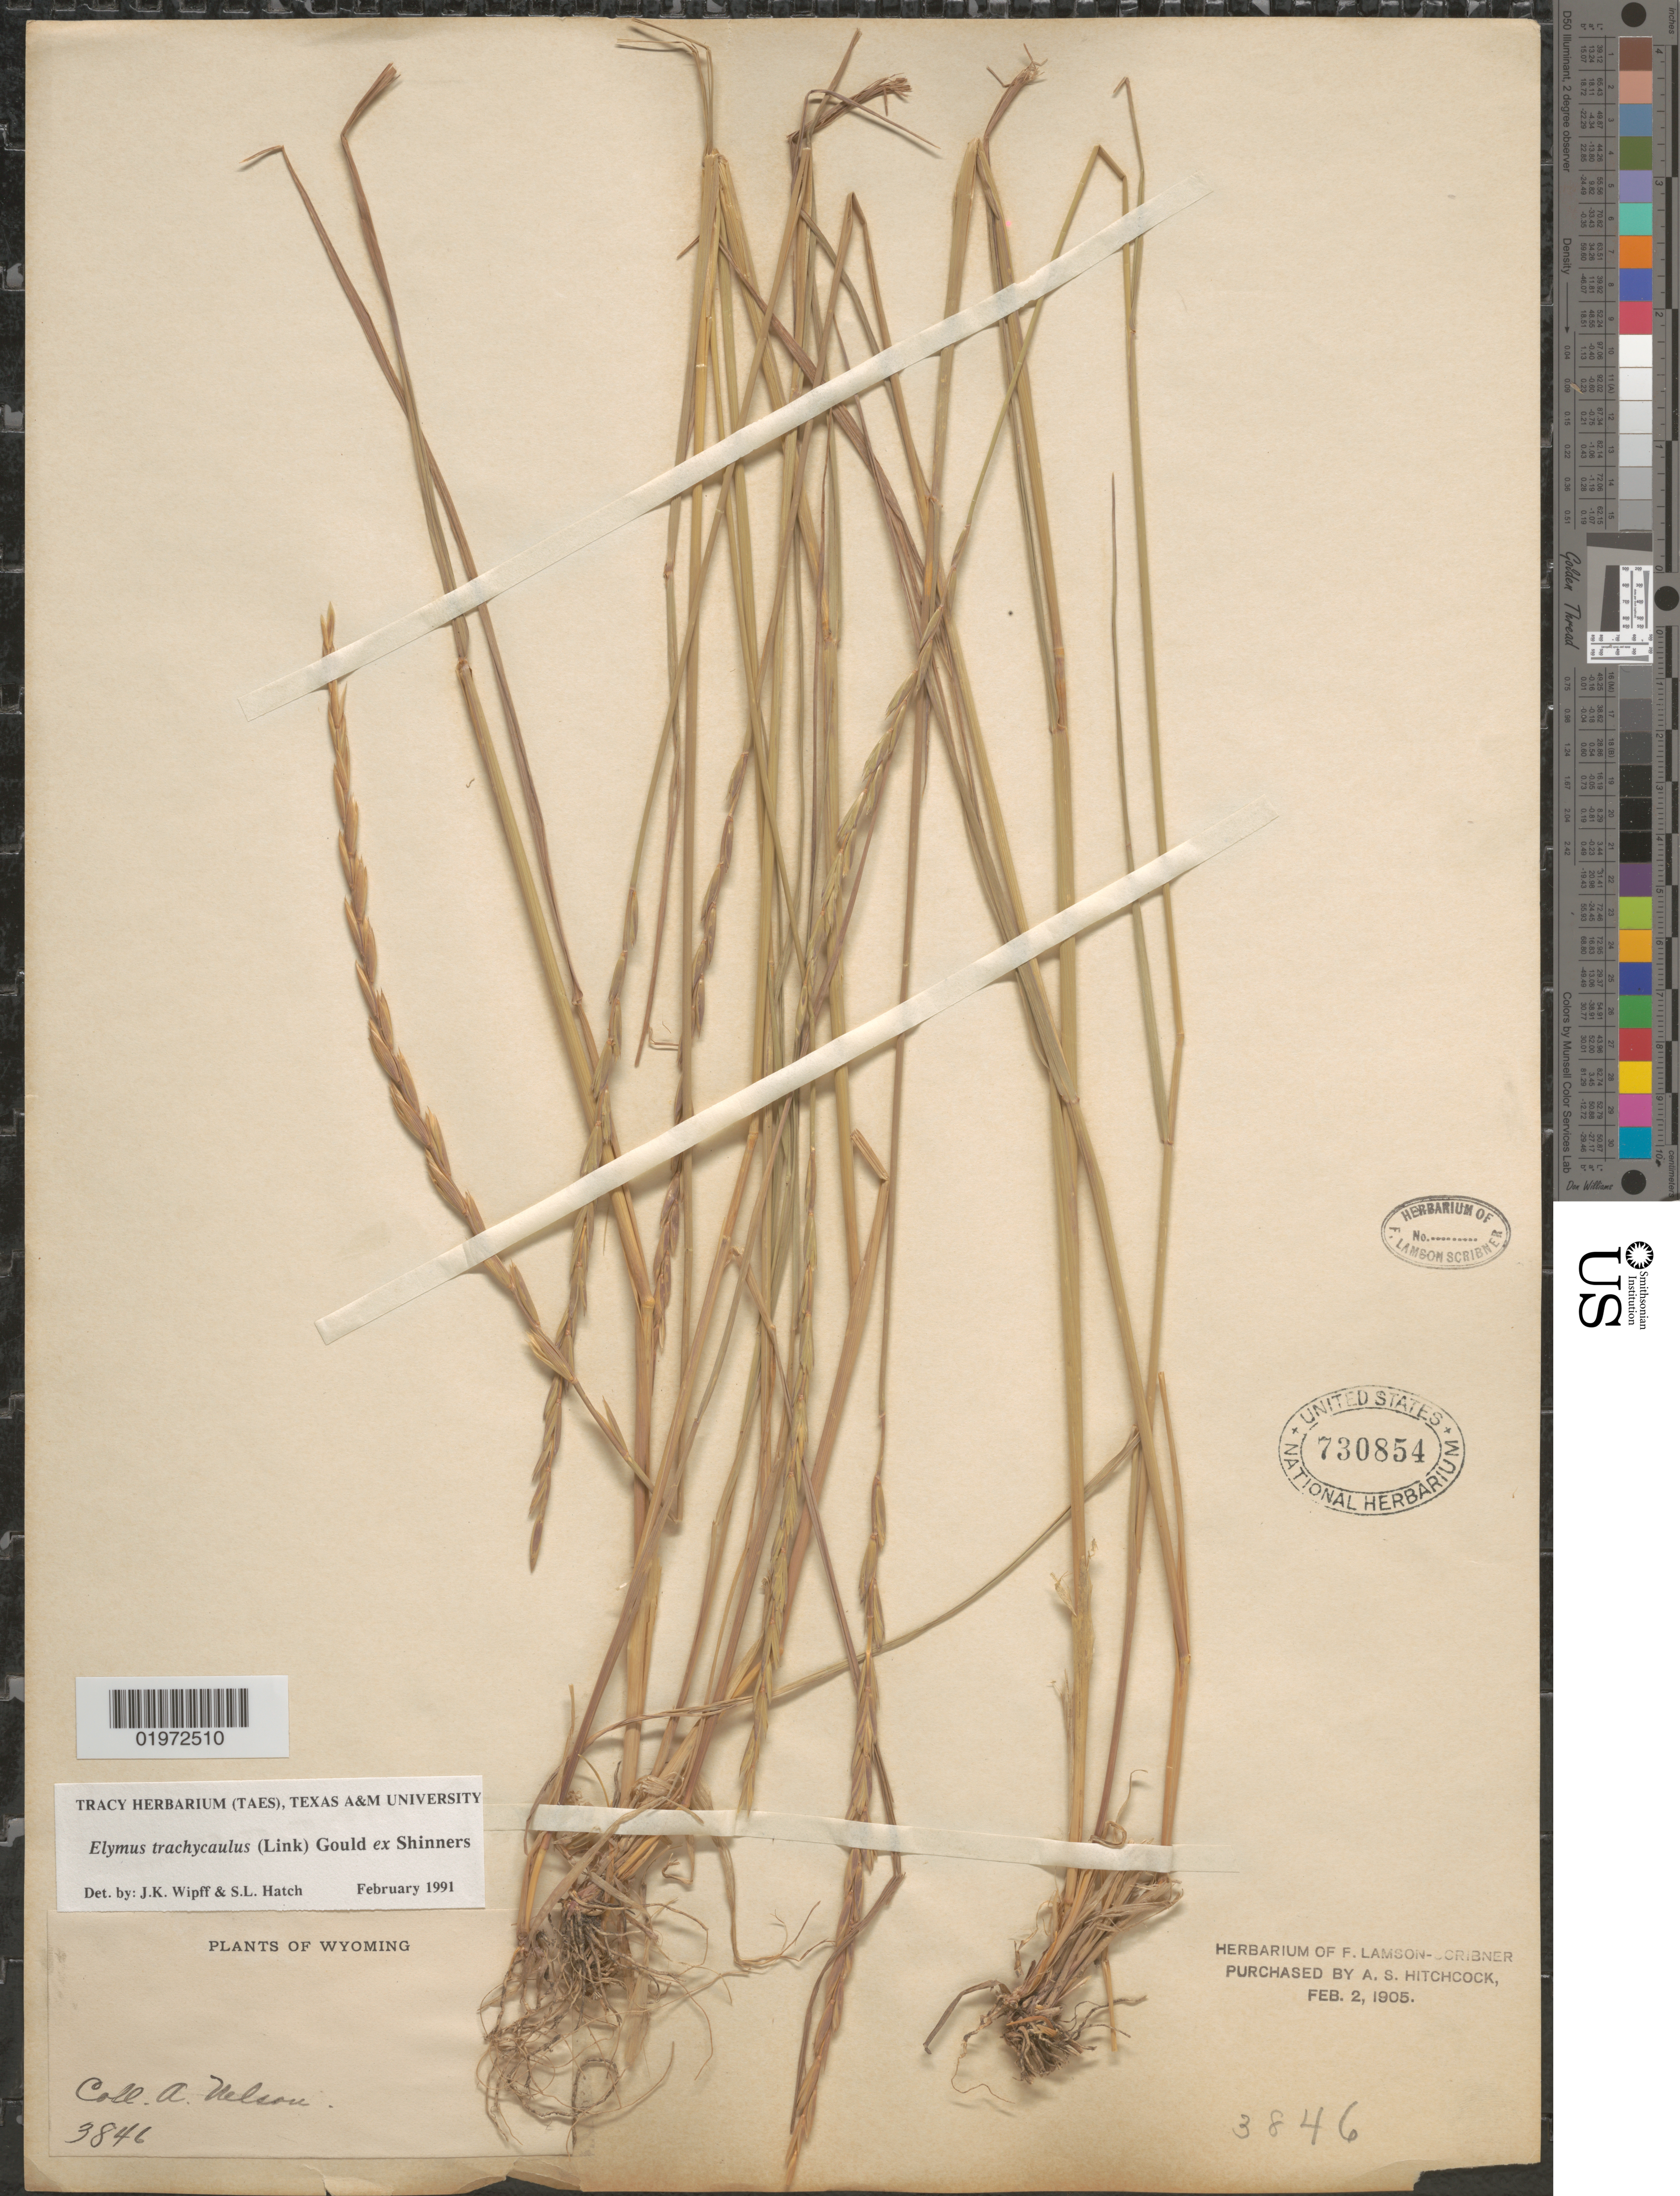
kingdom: Plantae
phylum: Tracheophyta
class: Liliopsida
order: Poales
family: Poaceae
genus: Elymus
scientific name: Elymus trachycaulus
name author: (Link) Gould ex Shinners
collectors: A. Nelson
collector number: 3846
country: United States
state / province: Wyoming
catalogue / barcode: US 730854